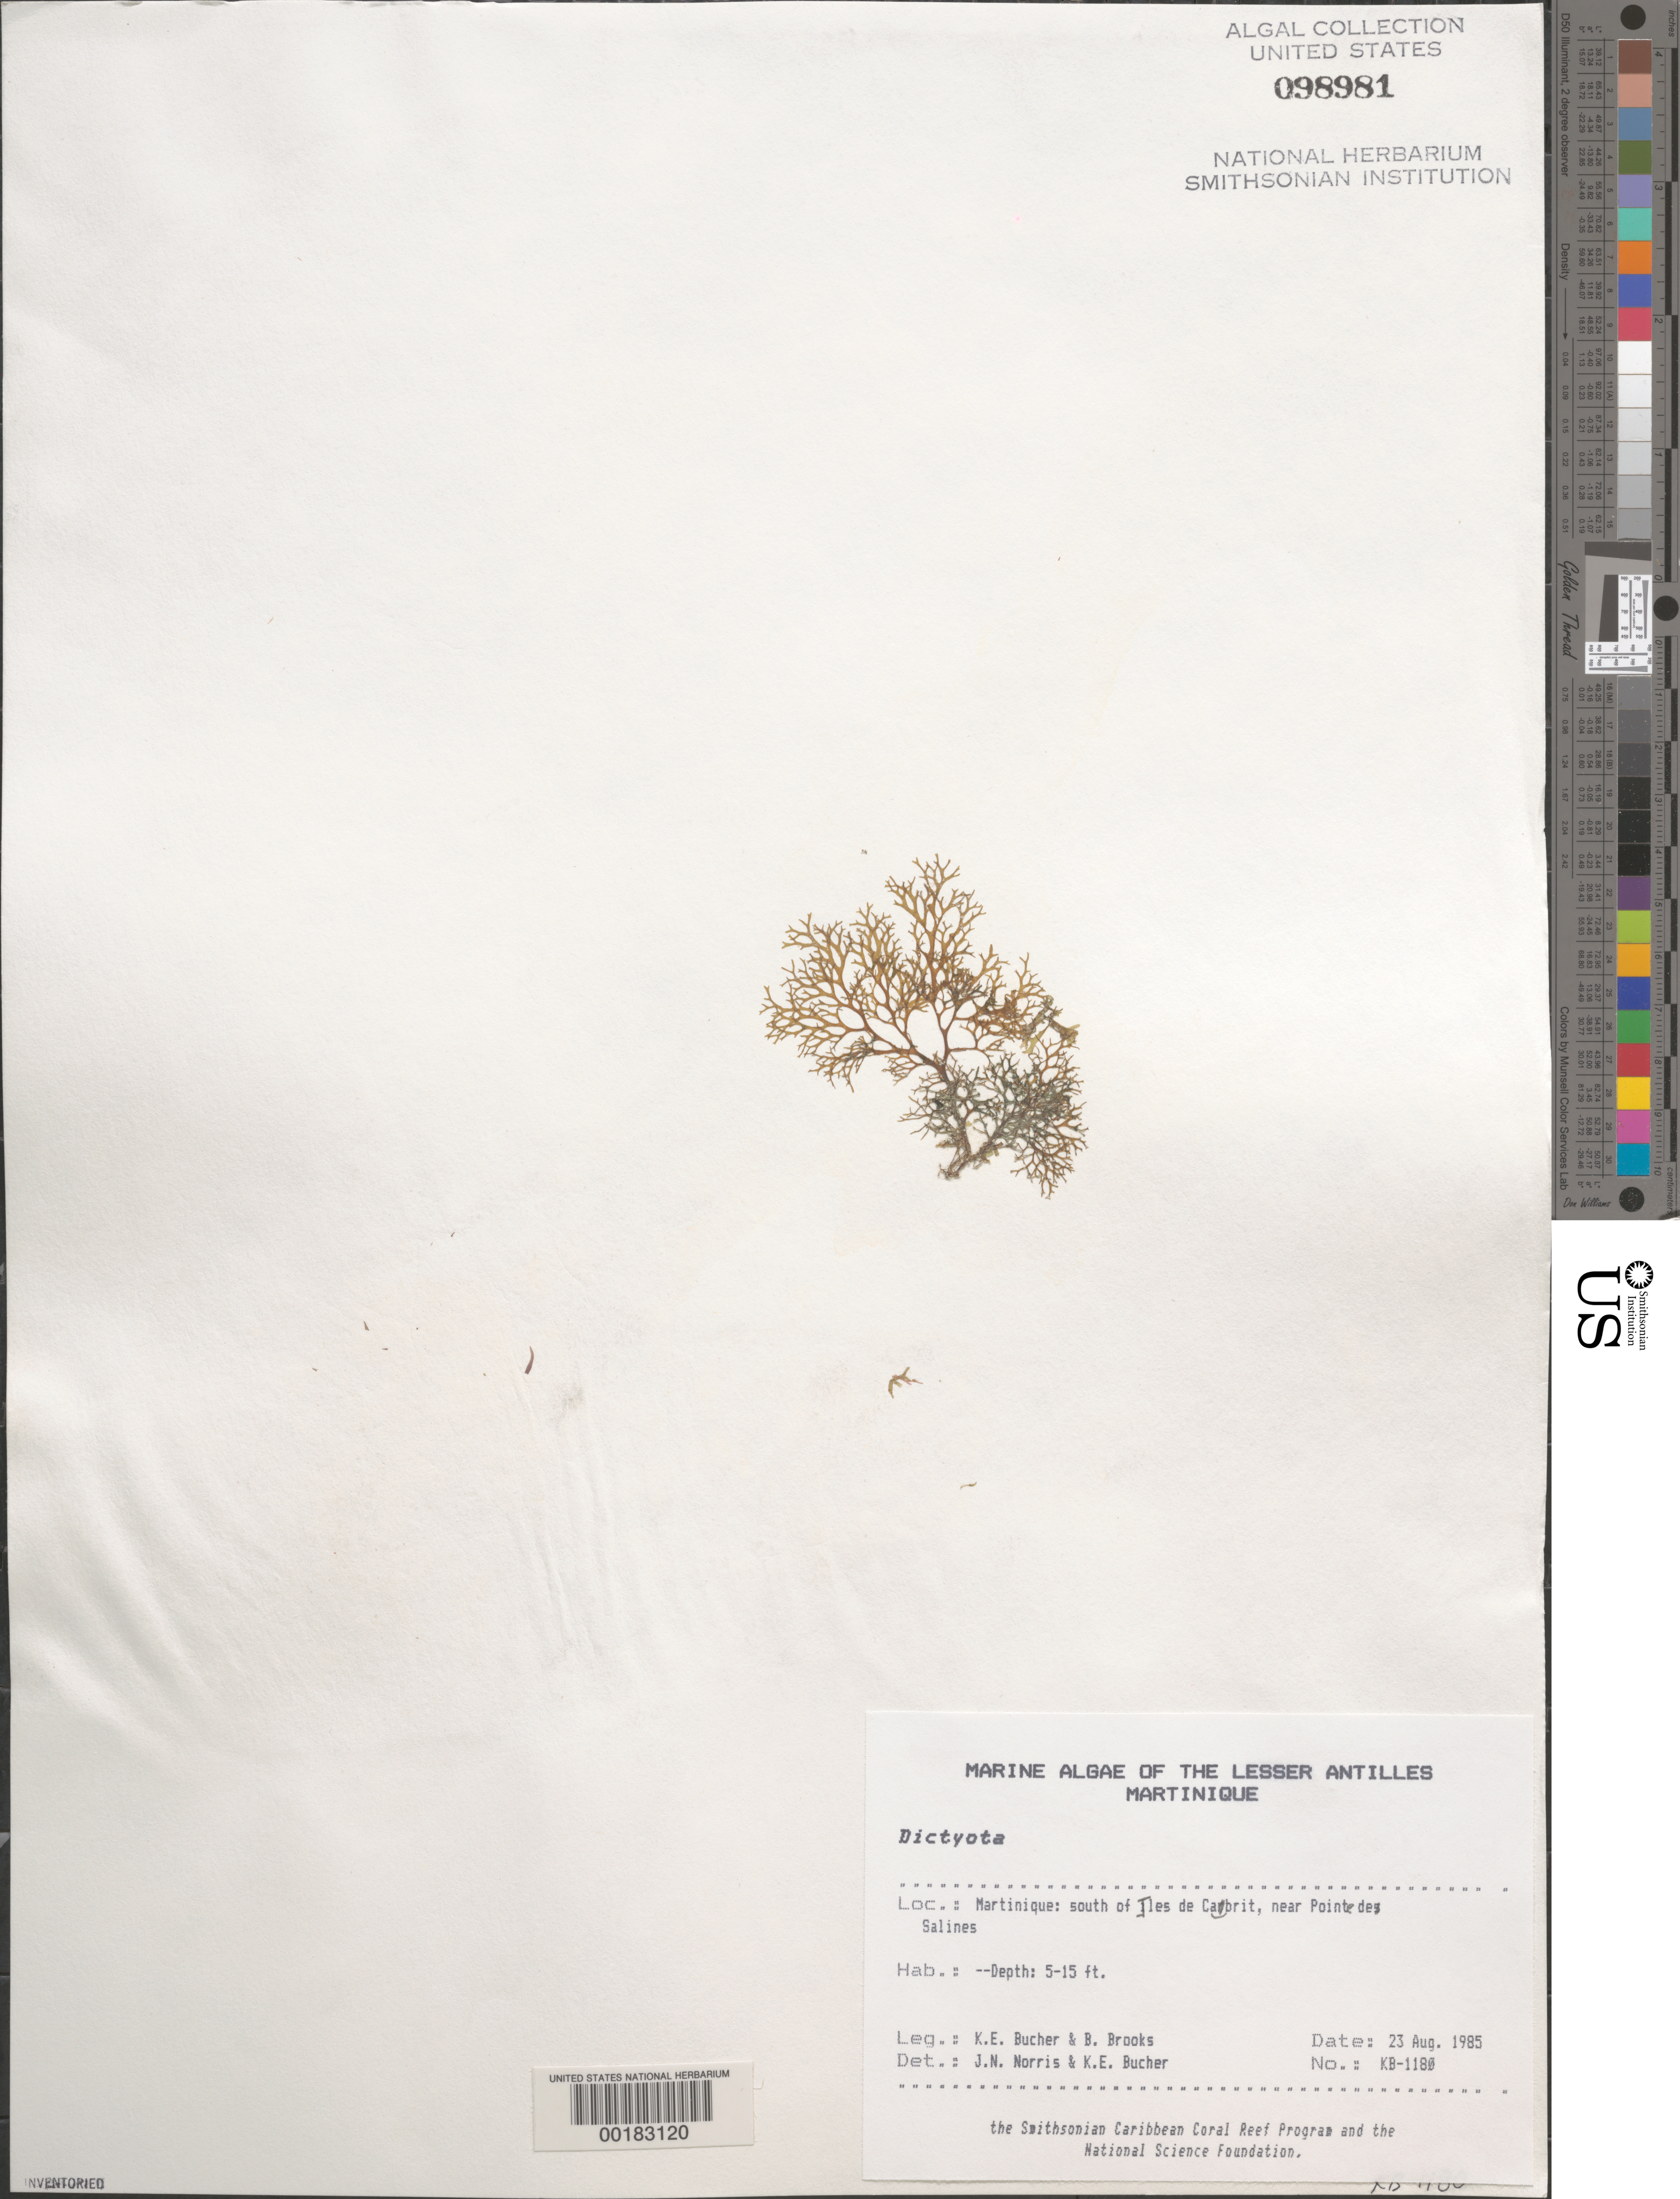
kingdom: Chromista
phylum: Ochrophyta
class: Phaeophyceae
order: Dictyotales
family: Dictyotaceae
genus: Dictyota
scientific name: Dictyota sp.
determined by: Norris, J. N.; Bucher, K. E.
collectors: K. E. Bucher & B. Brooks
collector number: Kb-1180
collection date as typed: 23 Aug 1985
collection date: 1985-08-23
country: Martinique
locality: South of Iles de Cabrit, near Pointe de Salines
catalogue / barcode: US 98981